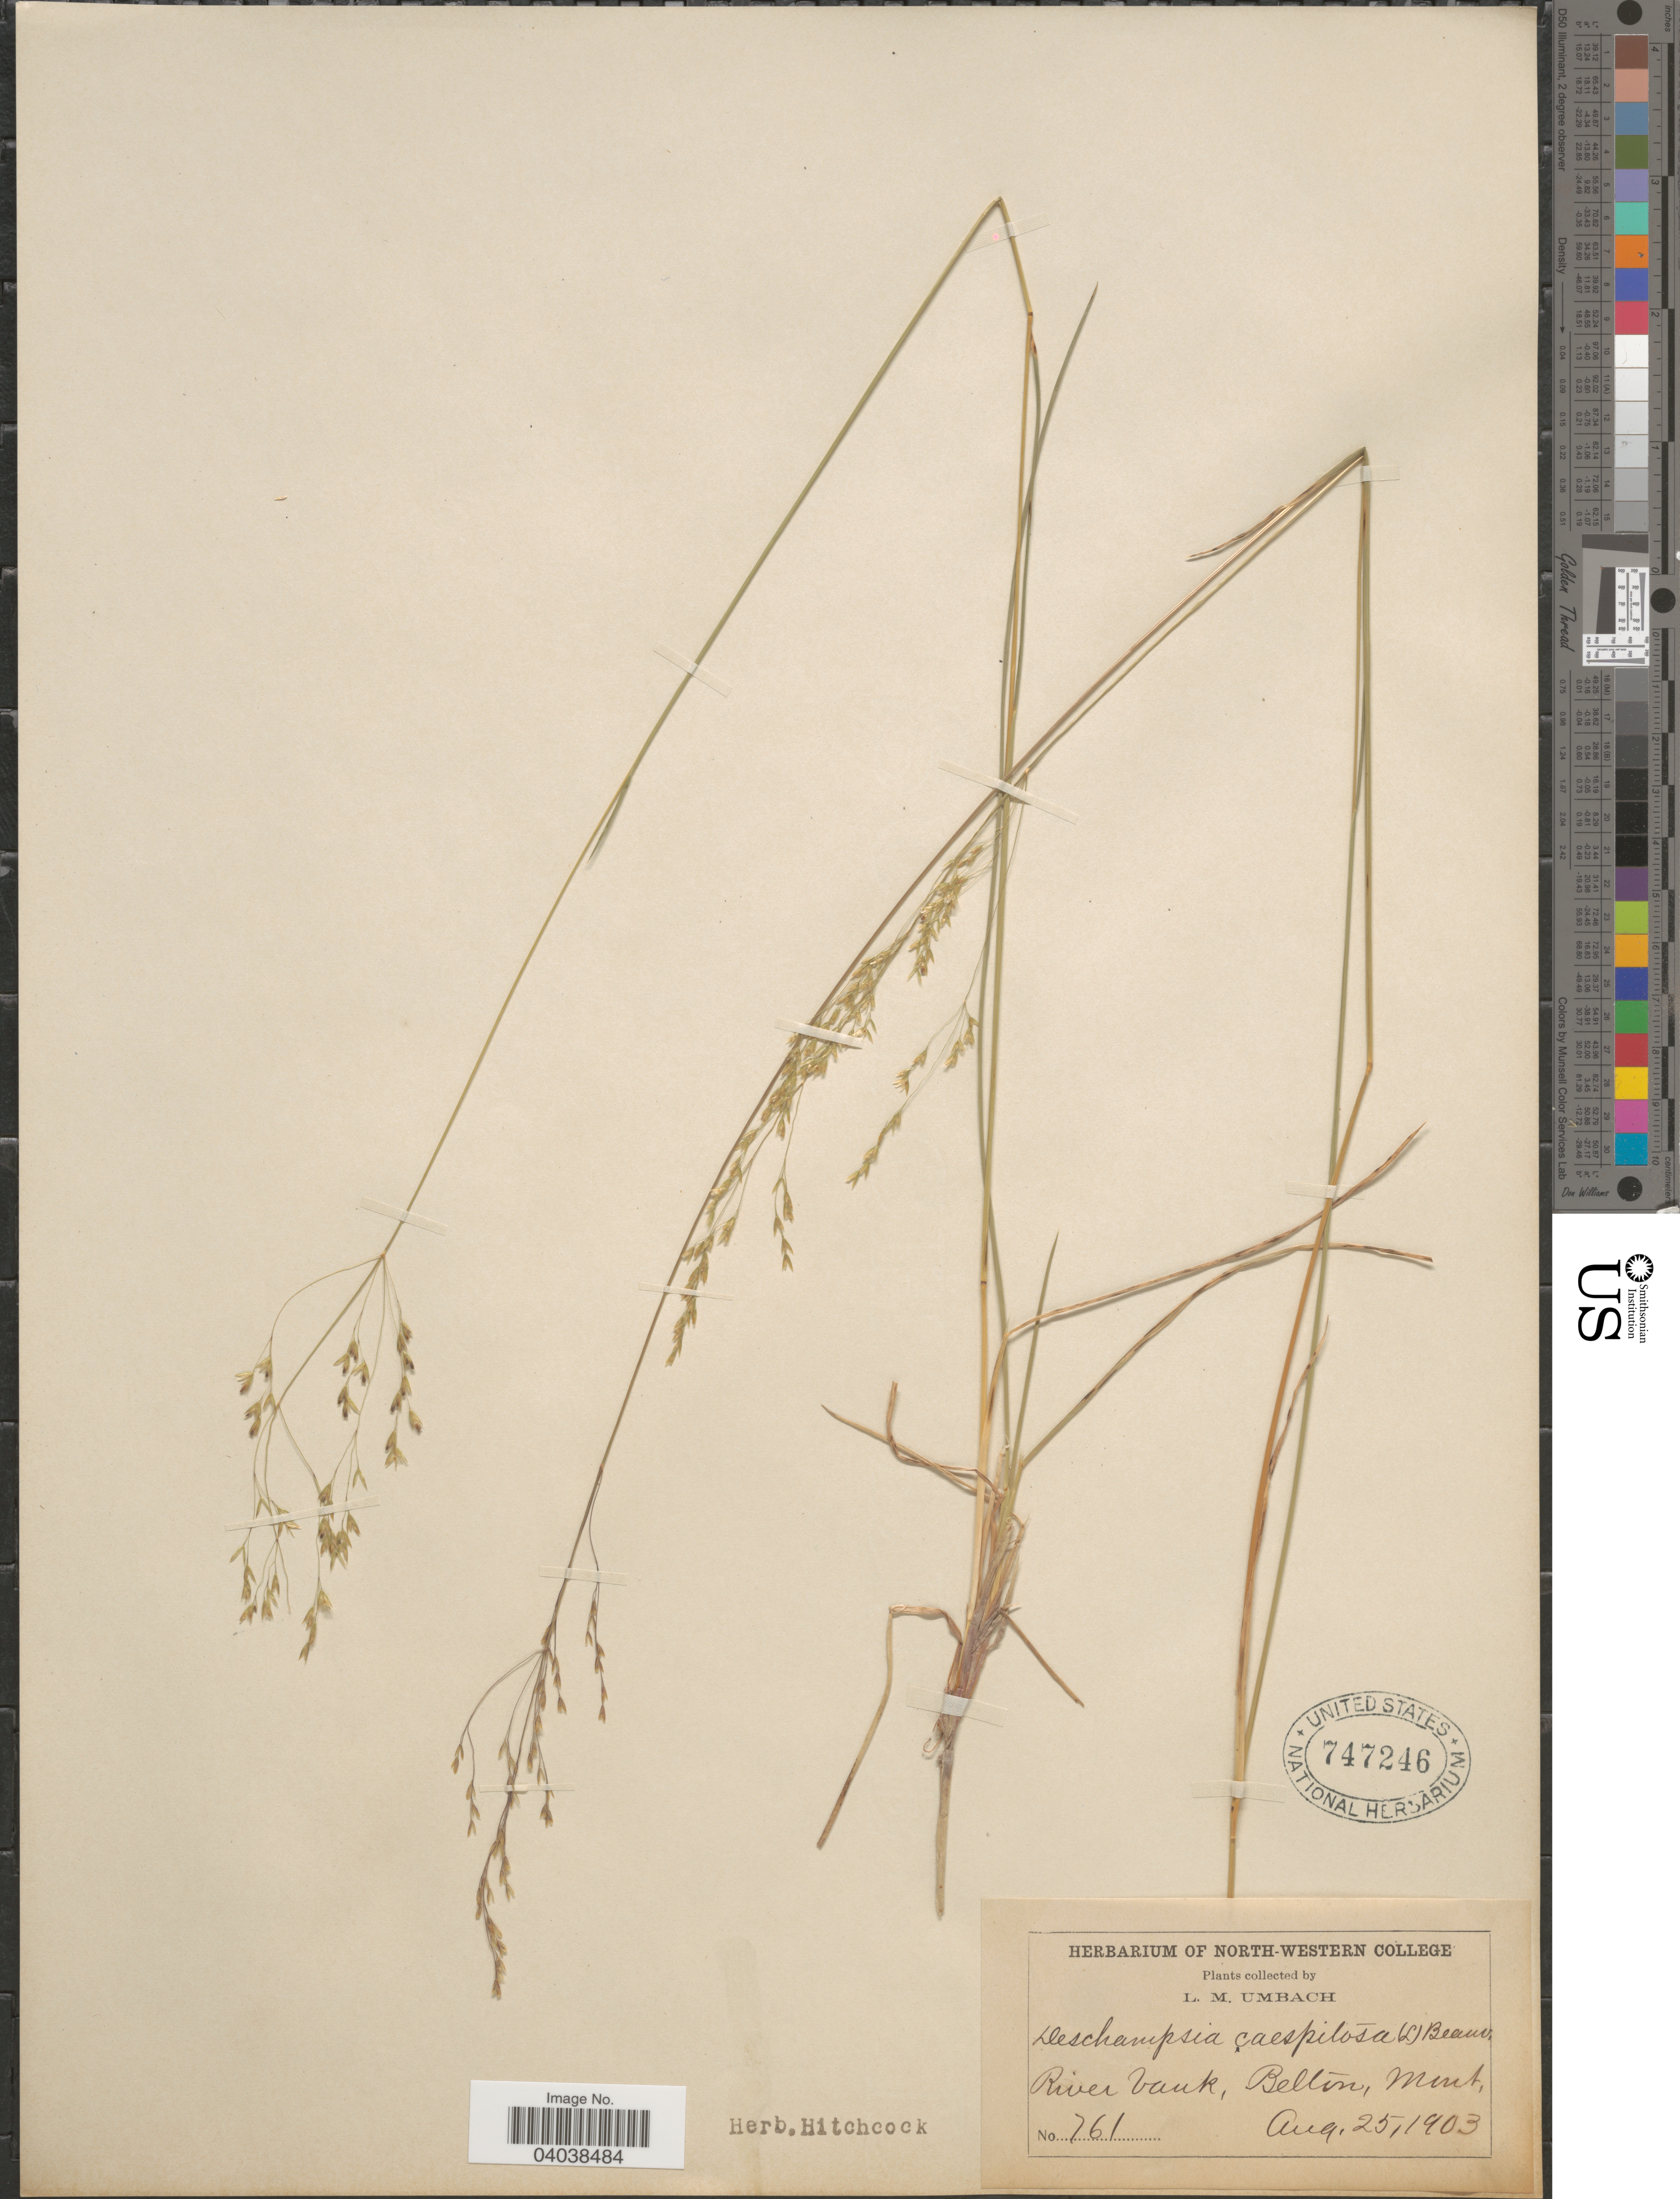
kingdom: Plantae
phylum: Tracheophyta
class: Liliopsida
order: Poales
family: Poaceae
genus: Deschampsia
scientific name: Deschampsia cespitosa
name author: (L.) P. Beauv.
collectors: L. M. Umbach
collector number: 761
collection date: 1903-08-25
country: United States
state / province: Montana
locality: River bank, Belton.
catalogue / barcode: US 747246